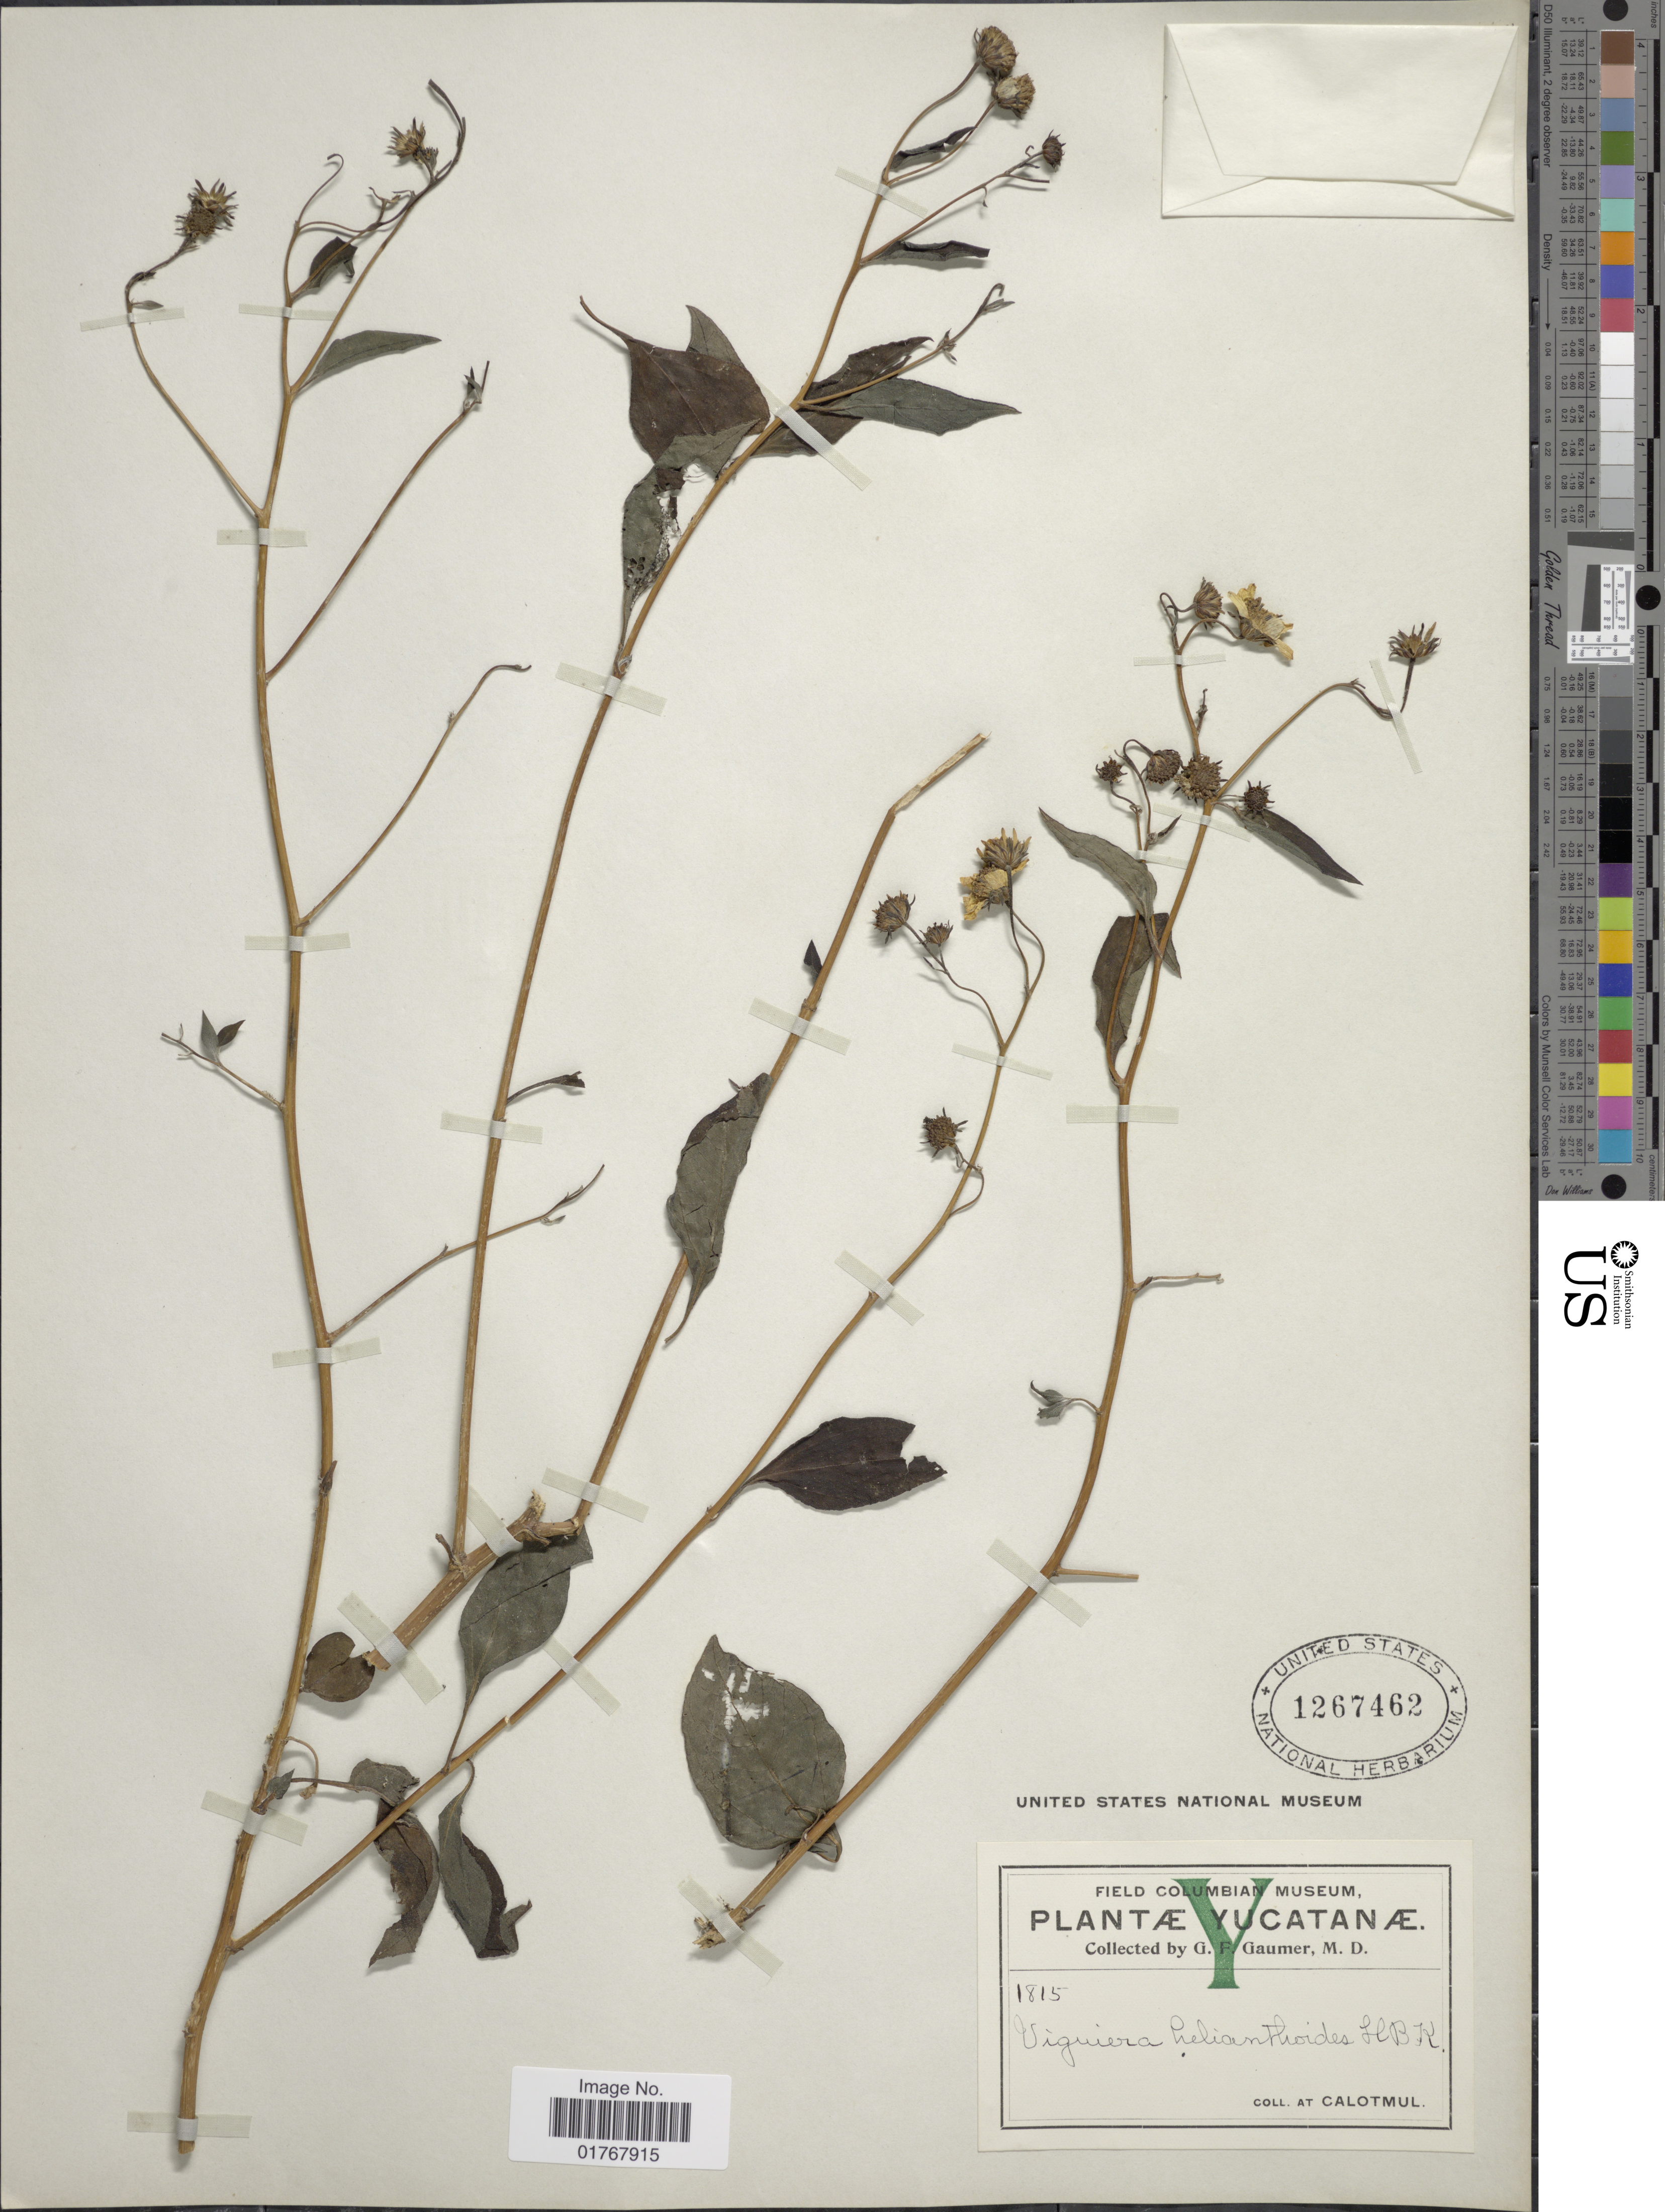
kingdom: Plantae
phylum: Tracheophyta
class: Magnoliopsida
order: Asterales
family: Asteraceae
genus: Viguiera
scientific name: Viguiera dentata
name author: (Cav.) Spreng.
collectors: G. F. Gaumer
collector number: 1815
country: Mexico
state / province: Yucatán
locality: At Calotmul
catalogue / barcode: US 1267462